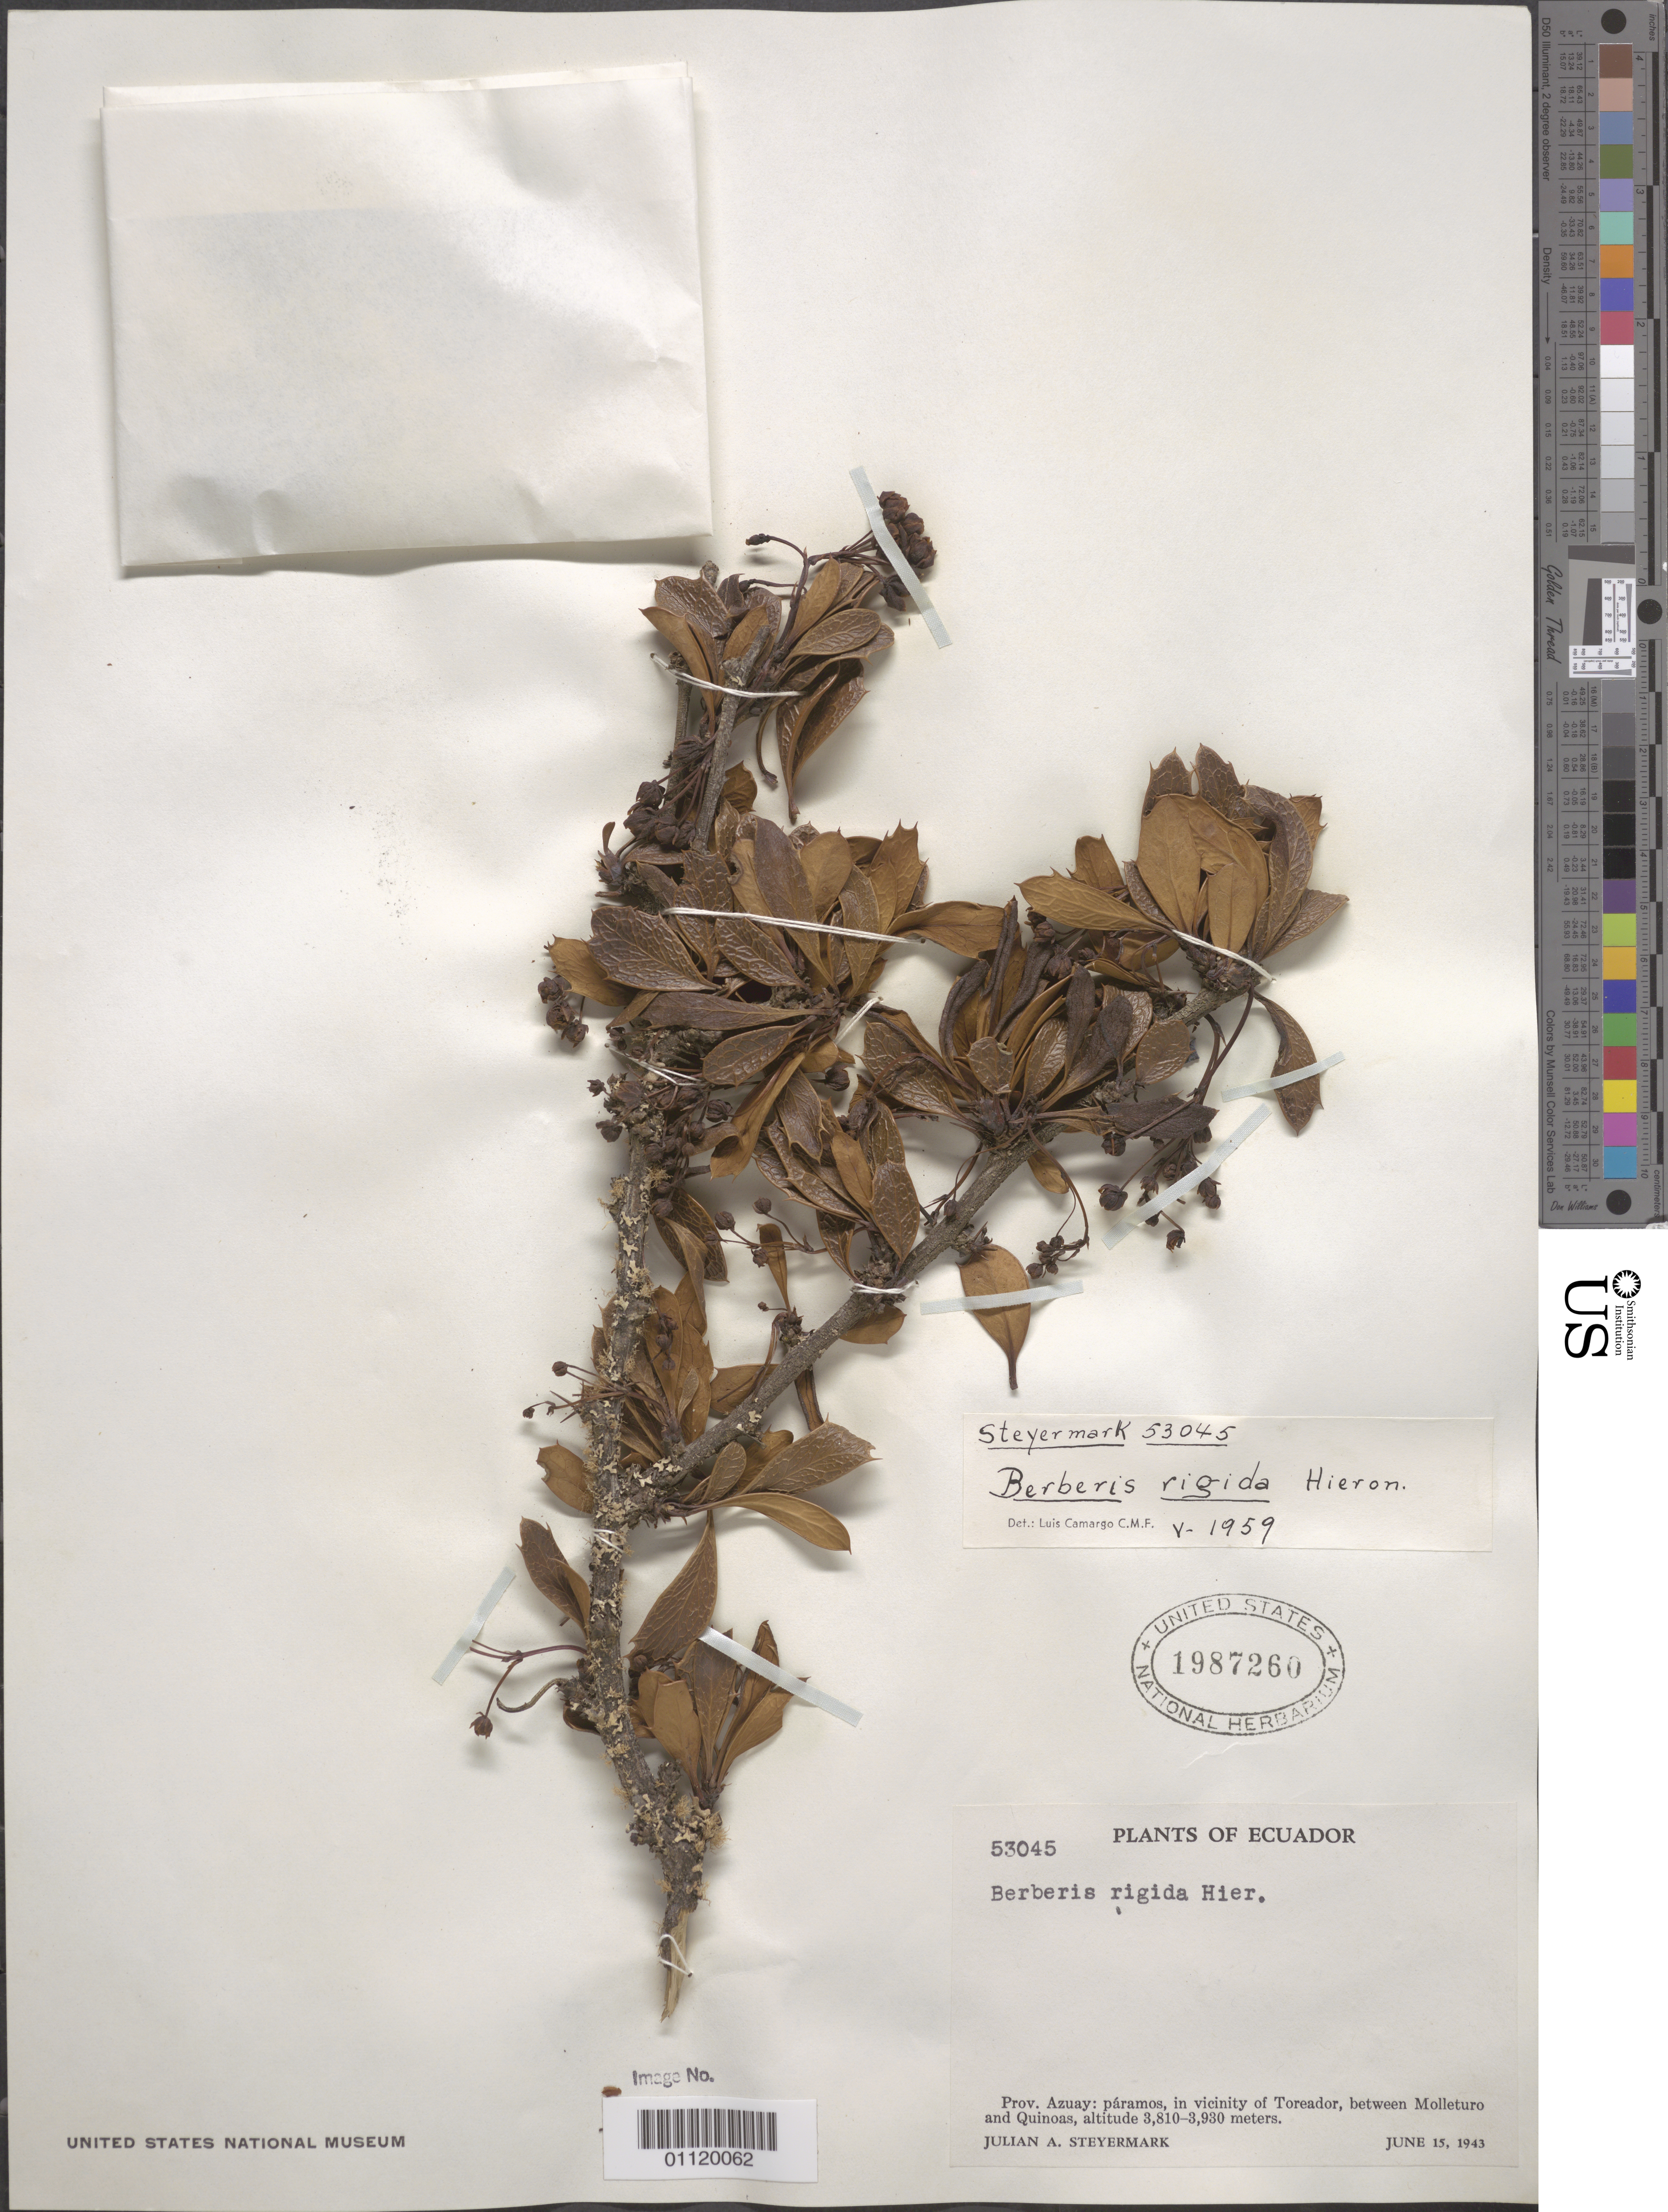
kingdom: Plantae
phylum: Tracheophyta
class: Magnoliopsida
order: Ranunculales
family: Berberidaceae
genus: Berberis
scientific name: Berberis rigida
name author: Hieron.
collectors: J. Steyermark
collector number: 53045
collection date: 1943-06-15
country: Ecuador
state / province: Azuay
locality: Paramos, in vicinity of Toreador, between Molleturo and Quinoas.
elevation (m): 3810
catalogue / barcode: US 1987260